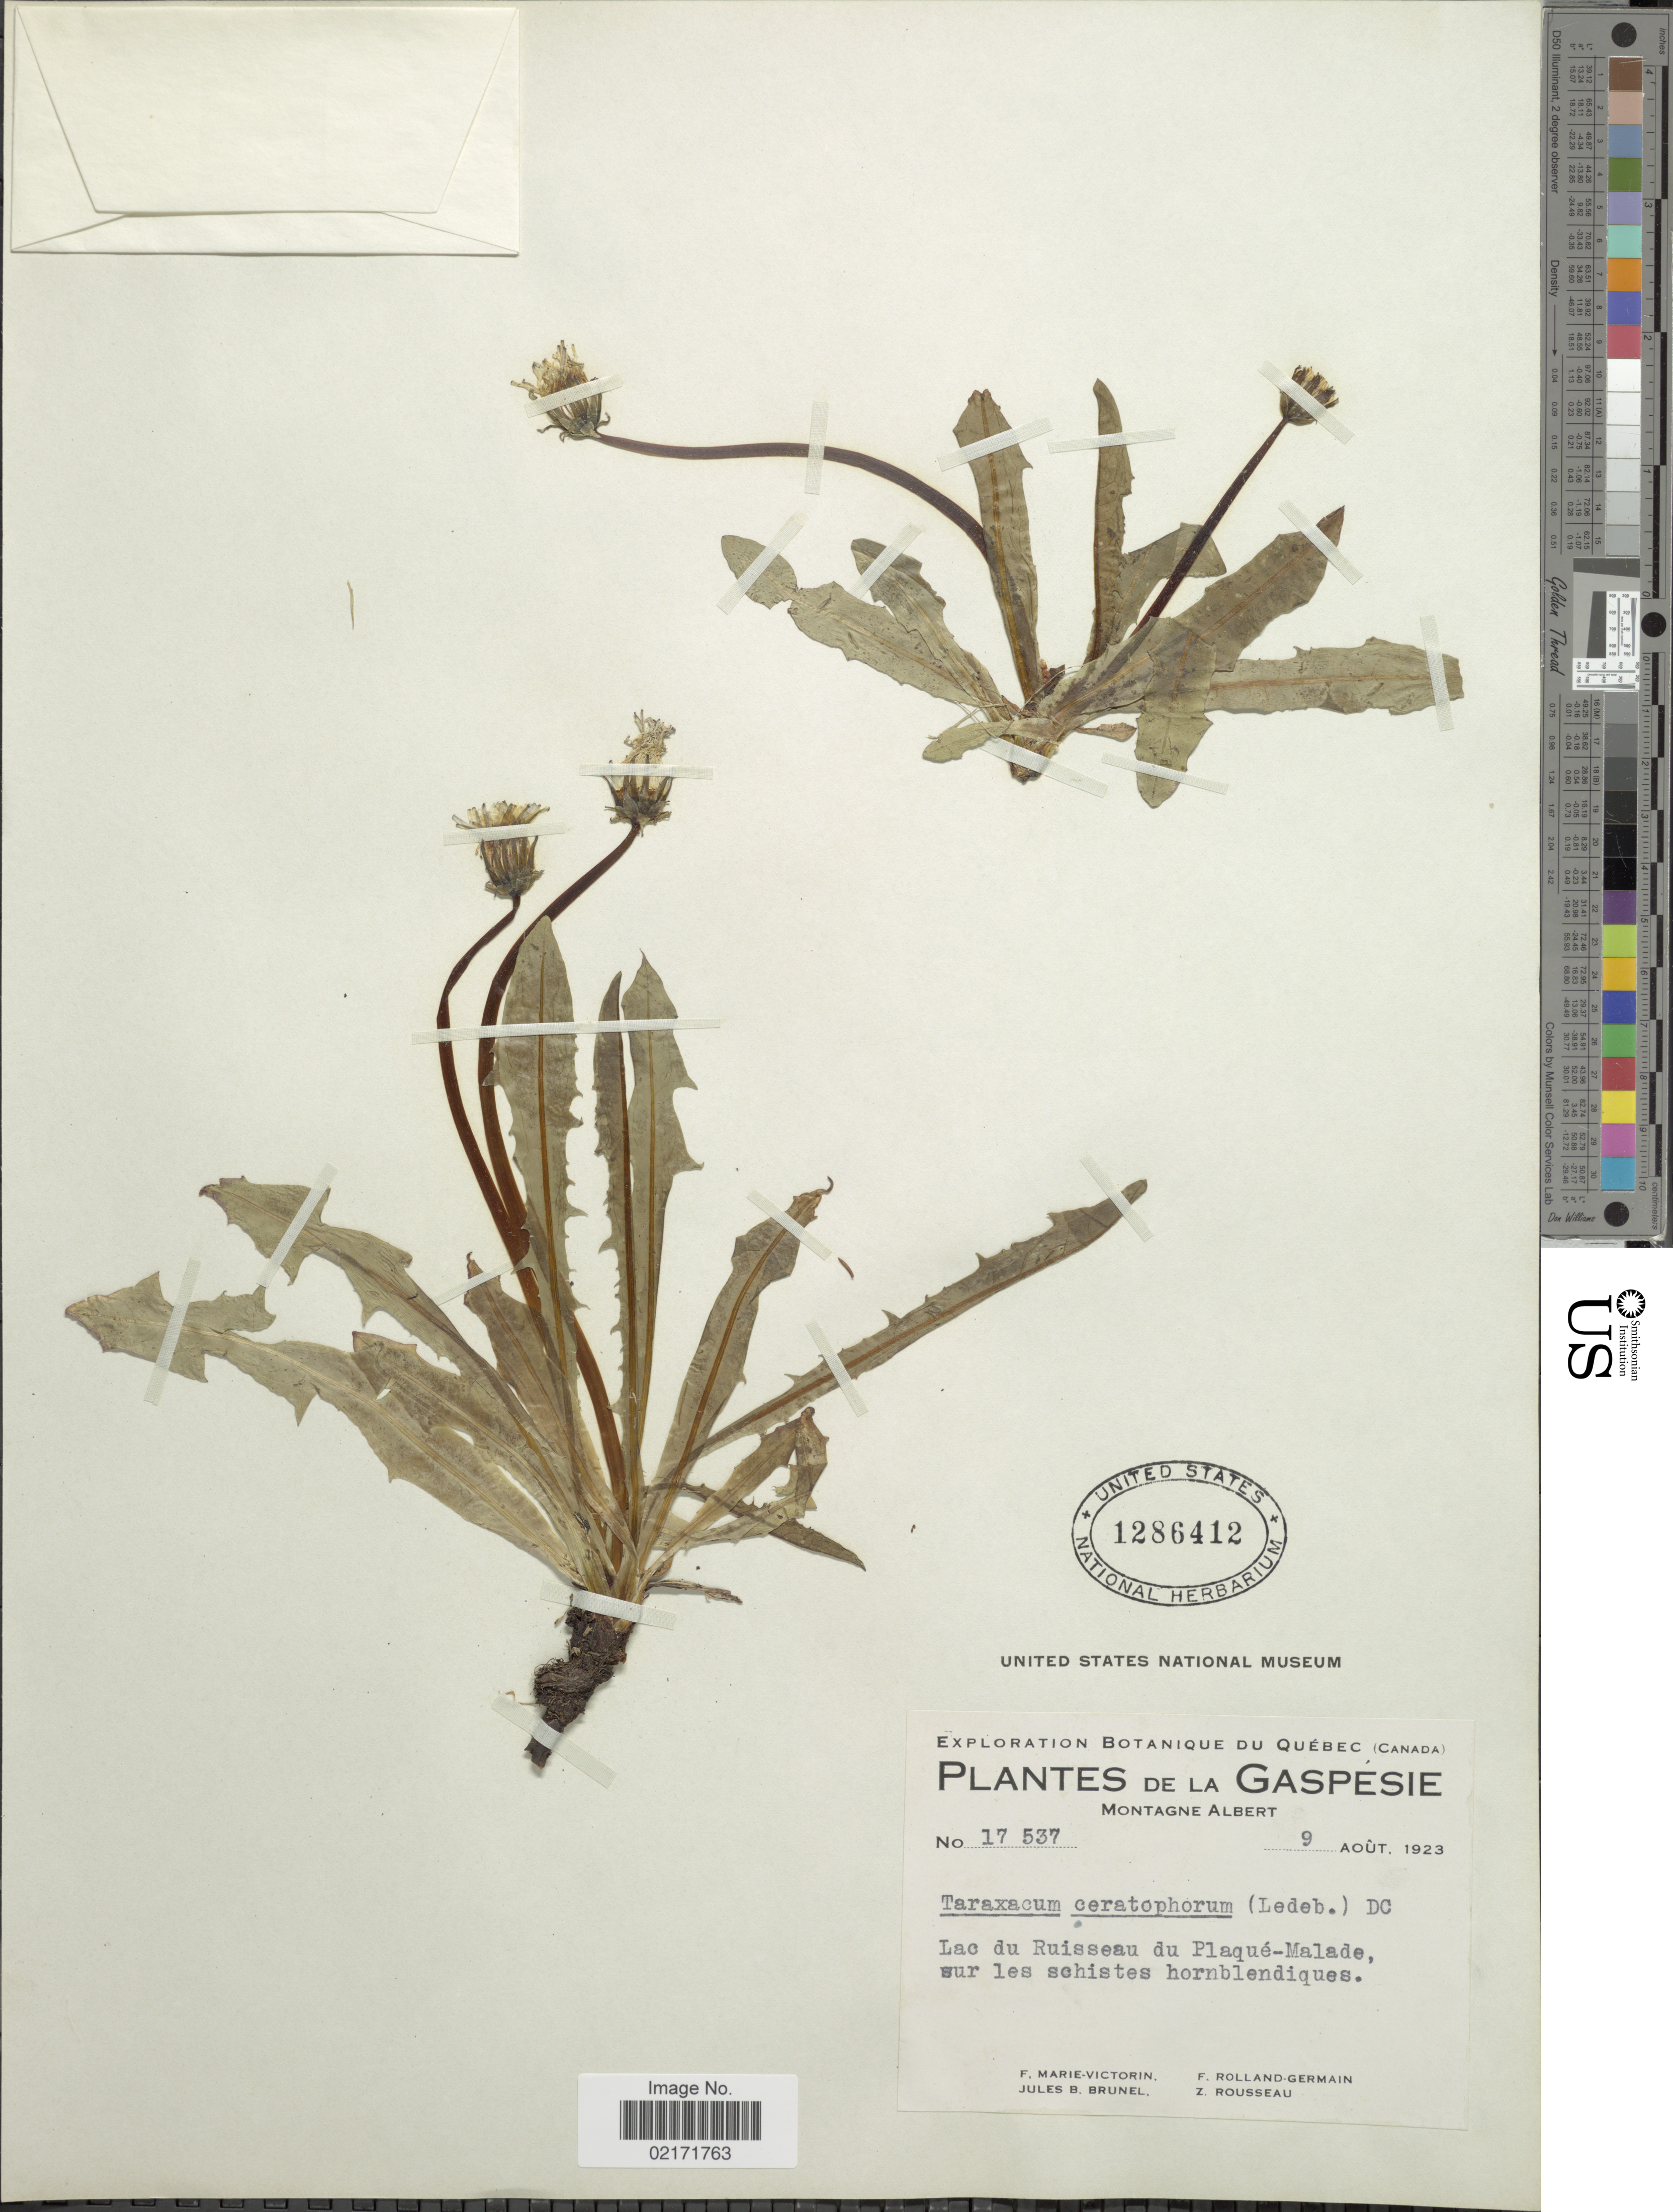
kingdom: Plantae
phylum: Tracheophyta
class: Magnoliopsida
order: Asterales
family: Asteraceae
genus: Taraxacum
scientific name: Taraxacum ceratophorum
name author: (Ledeb.) DC.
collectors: F. Marie-Victorin, Rolland-Germain, J. Brunel & J. Rousseau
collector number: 17537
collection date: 1923-08-09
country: Canada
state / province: Quebec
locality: Gaspésie. Montagne Albert. lac du Ruisseau du Plaqué-Malade, sur les schistes hornblendiques.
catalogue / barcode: US 1286412